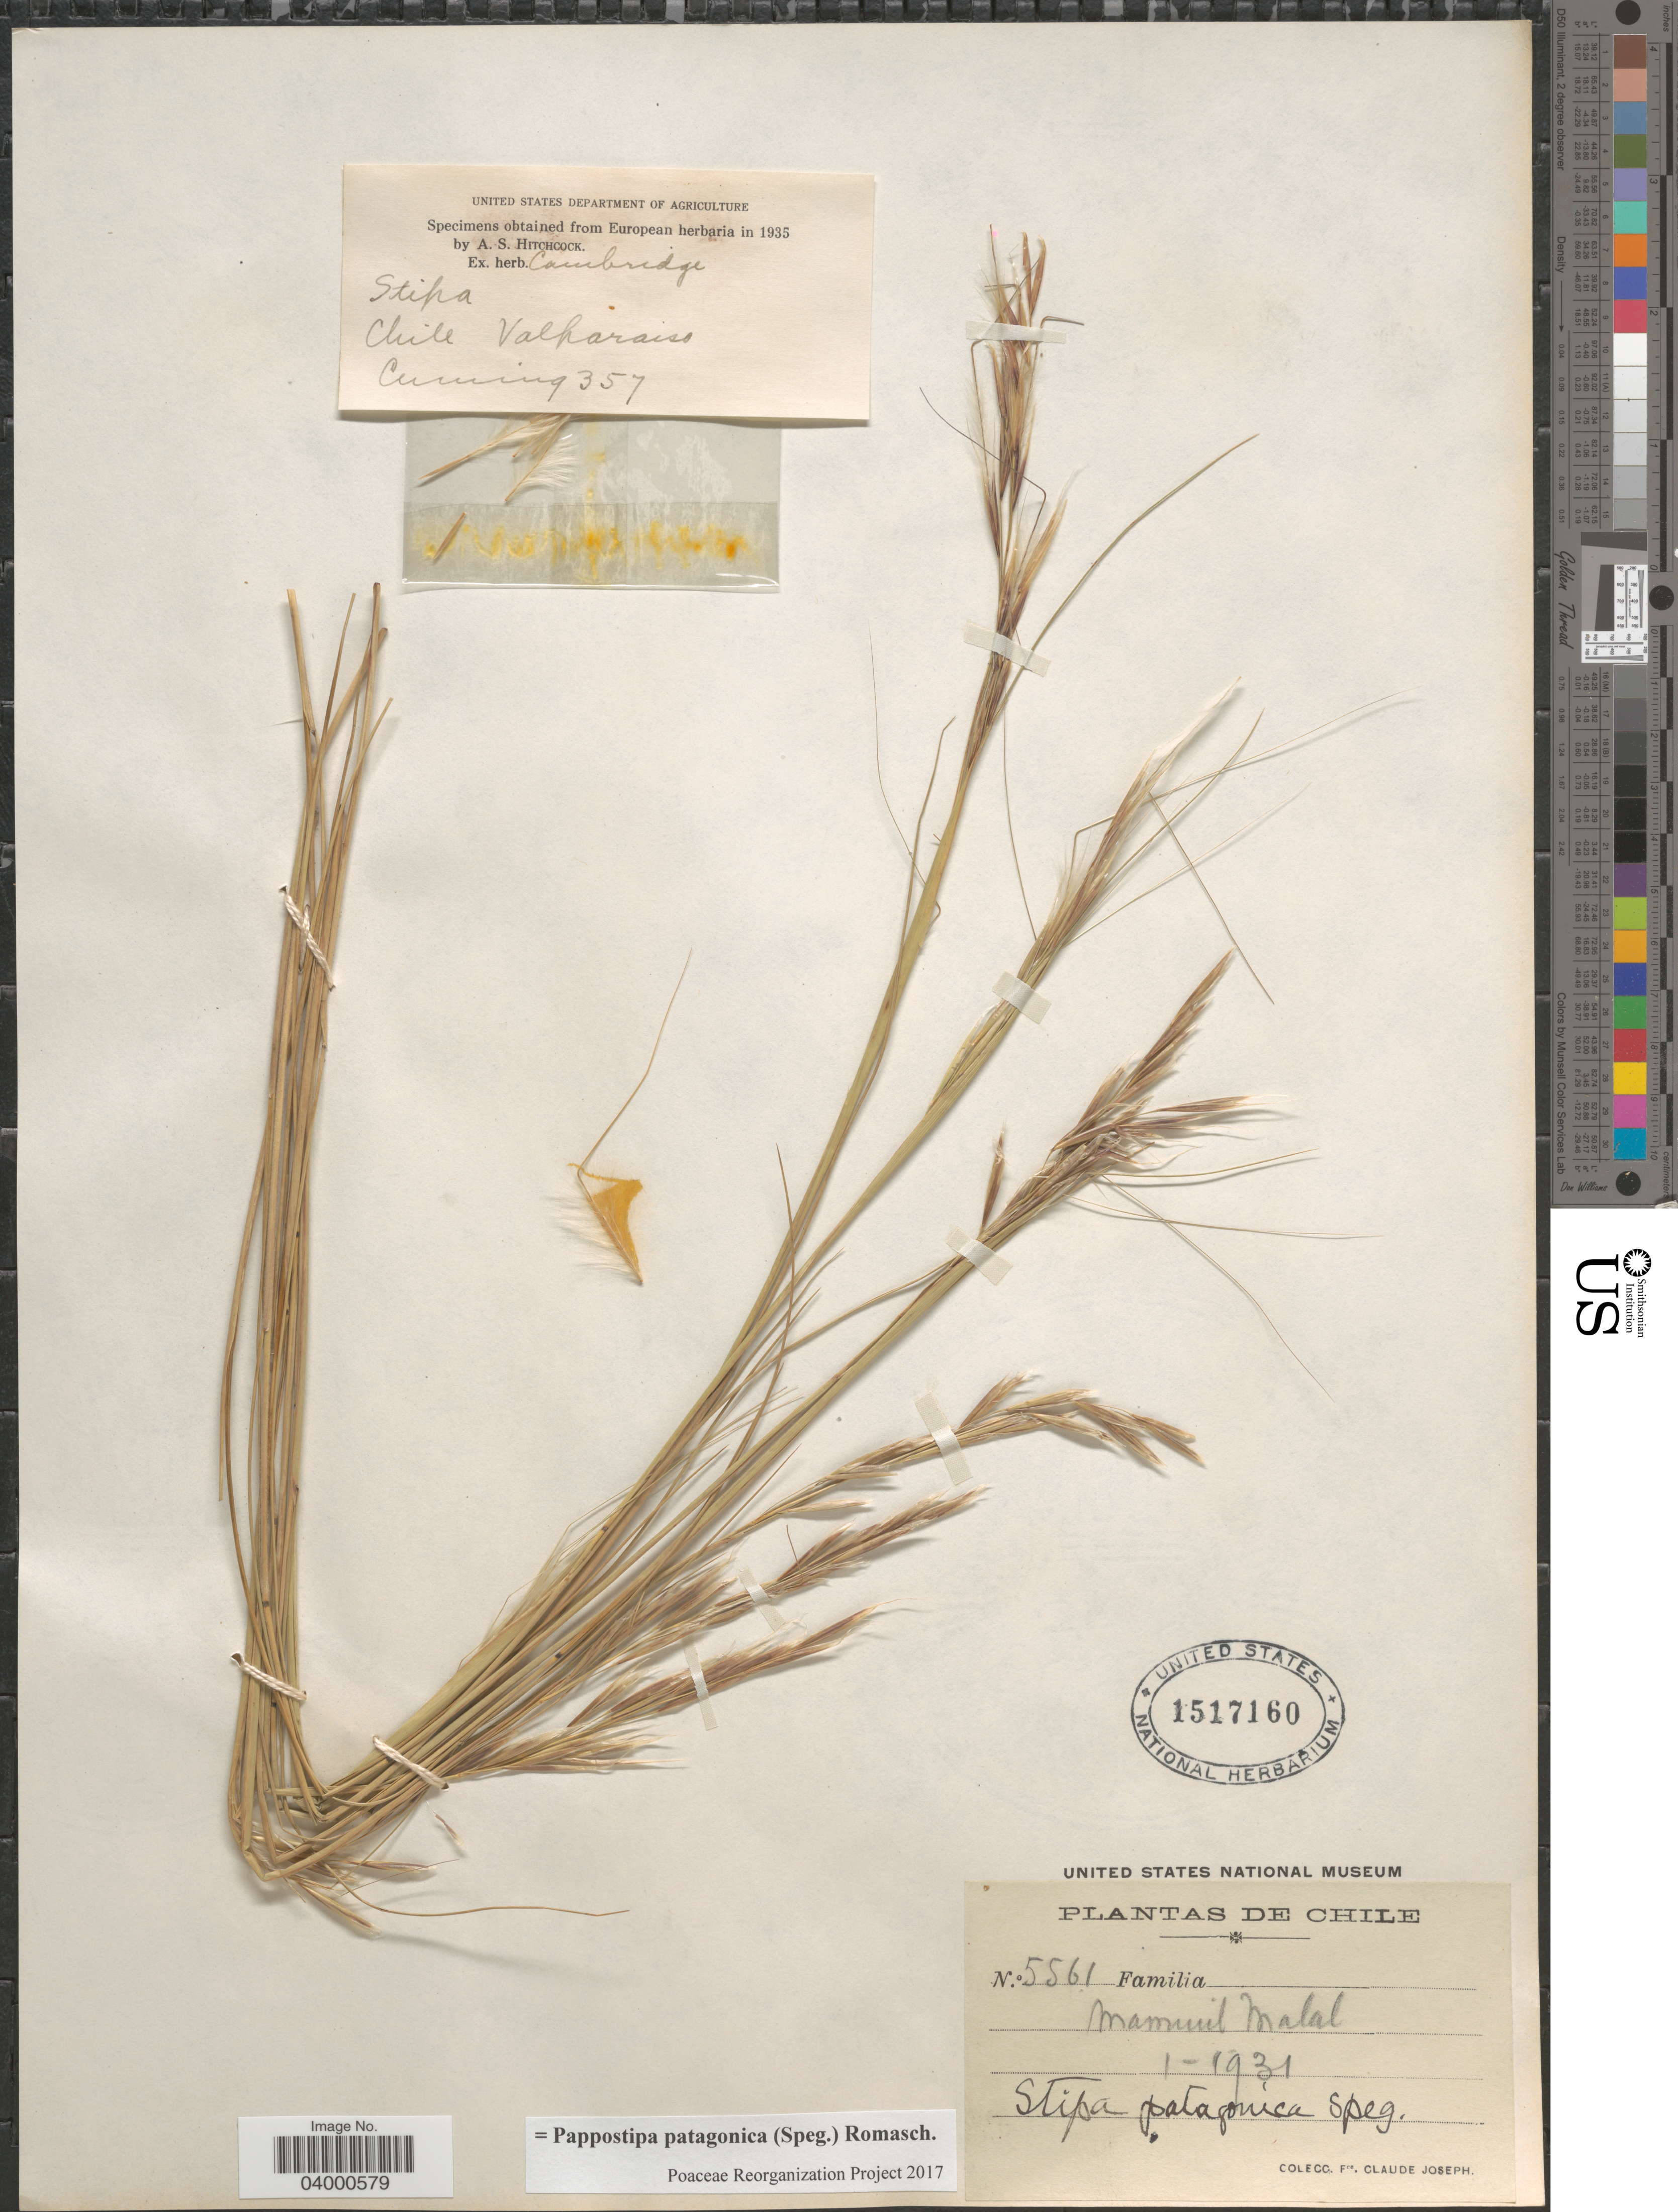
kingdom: Plantae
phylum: Tracheophyta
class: Liliopsida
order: Poales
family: Poaceae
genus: Pappostipa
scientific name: Pappostipa patagonica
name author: (Speg.) Romasch.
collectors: -. Cuming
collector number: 357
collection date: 1935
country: Chile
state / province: Valparaíso (V)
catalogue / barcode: US 1517160-2